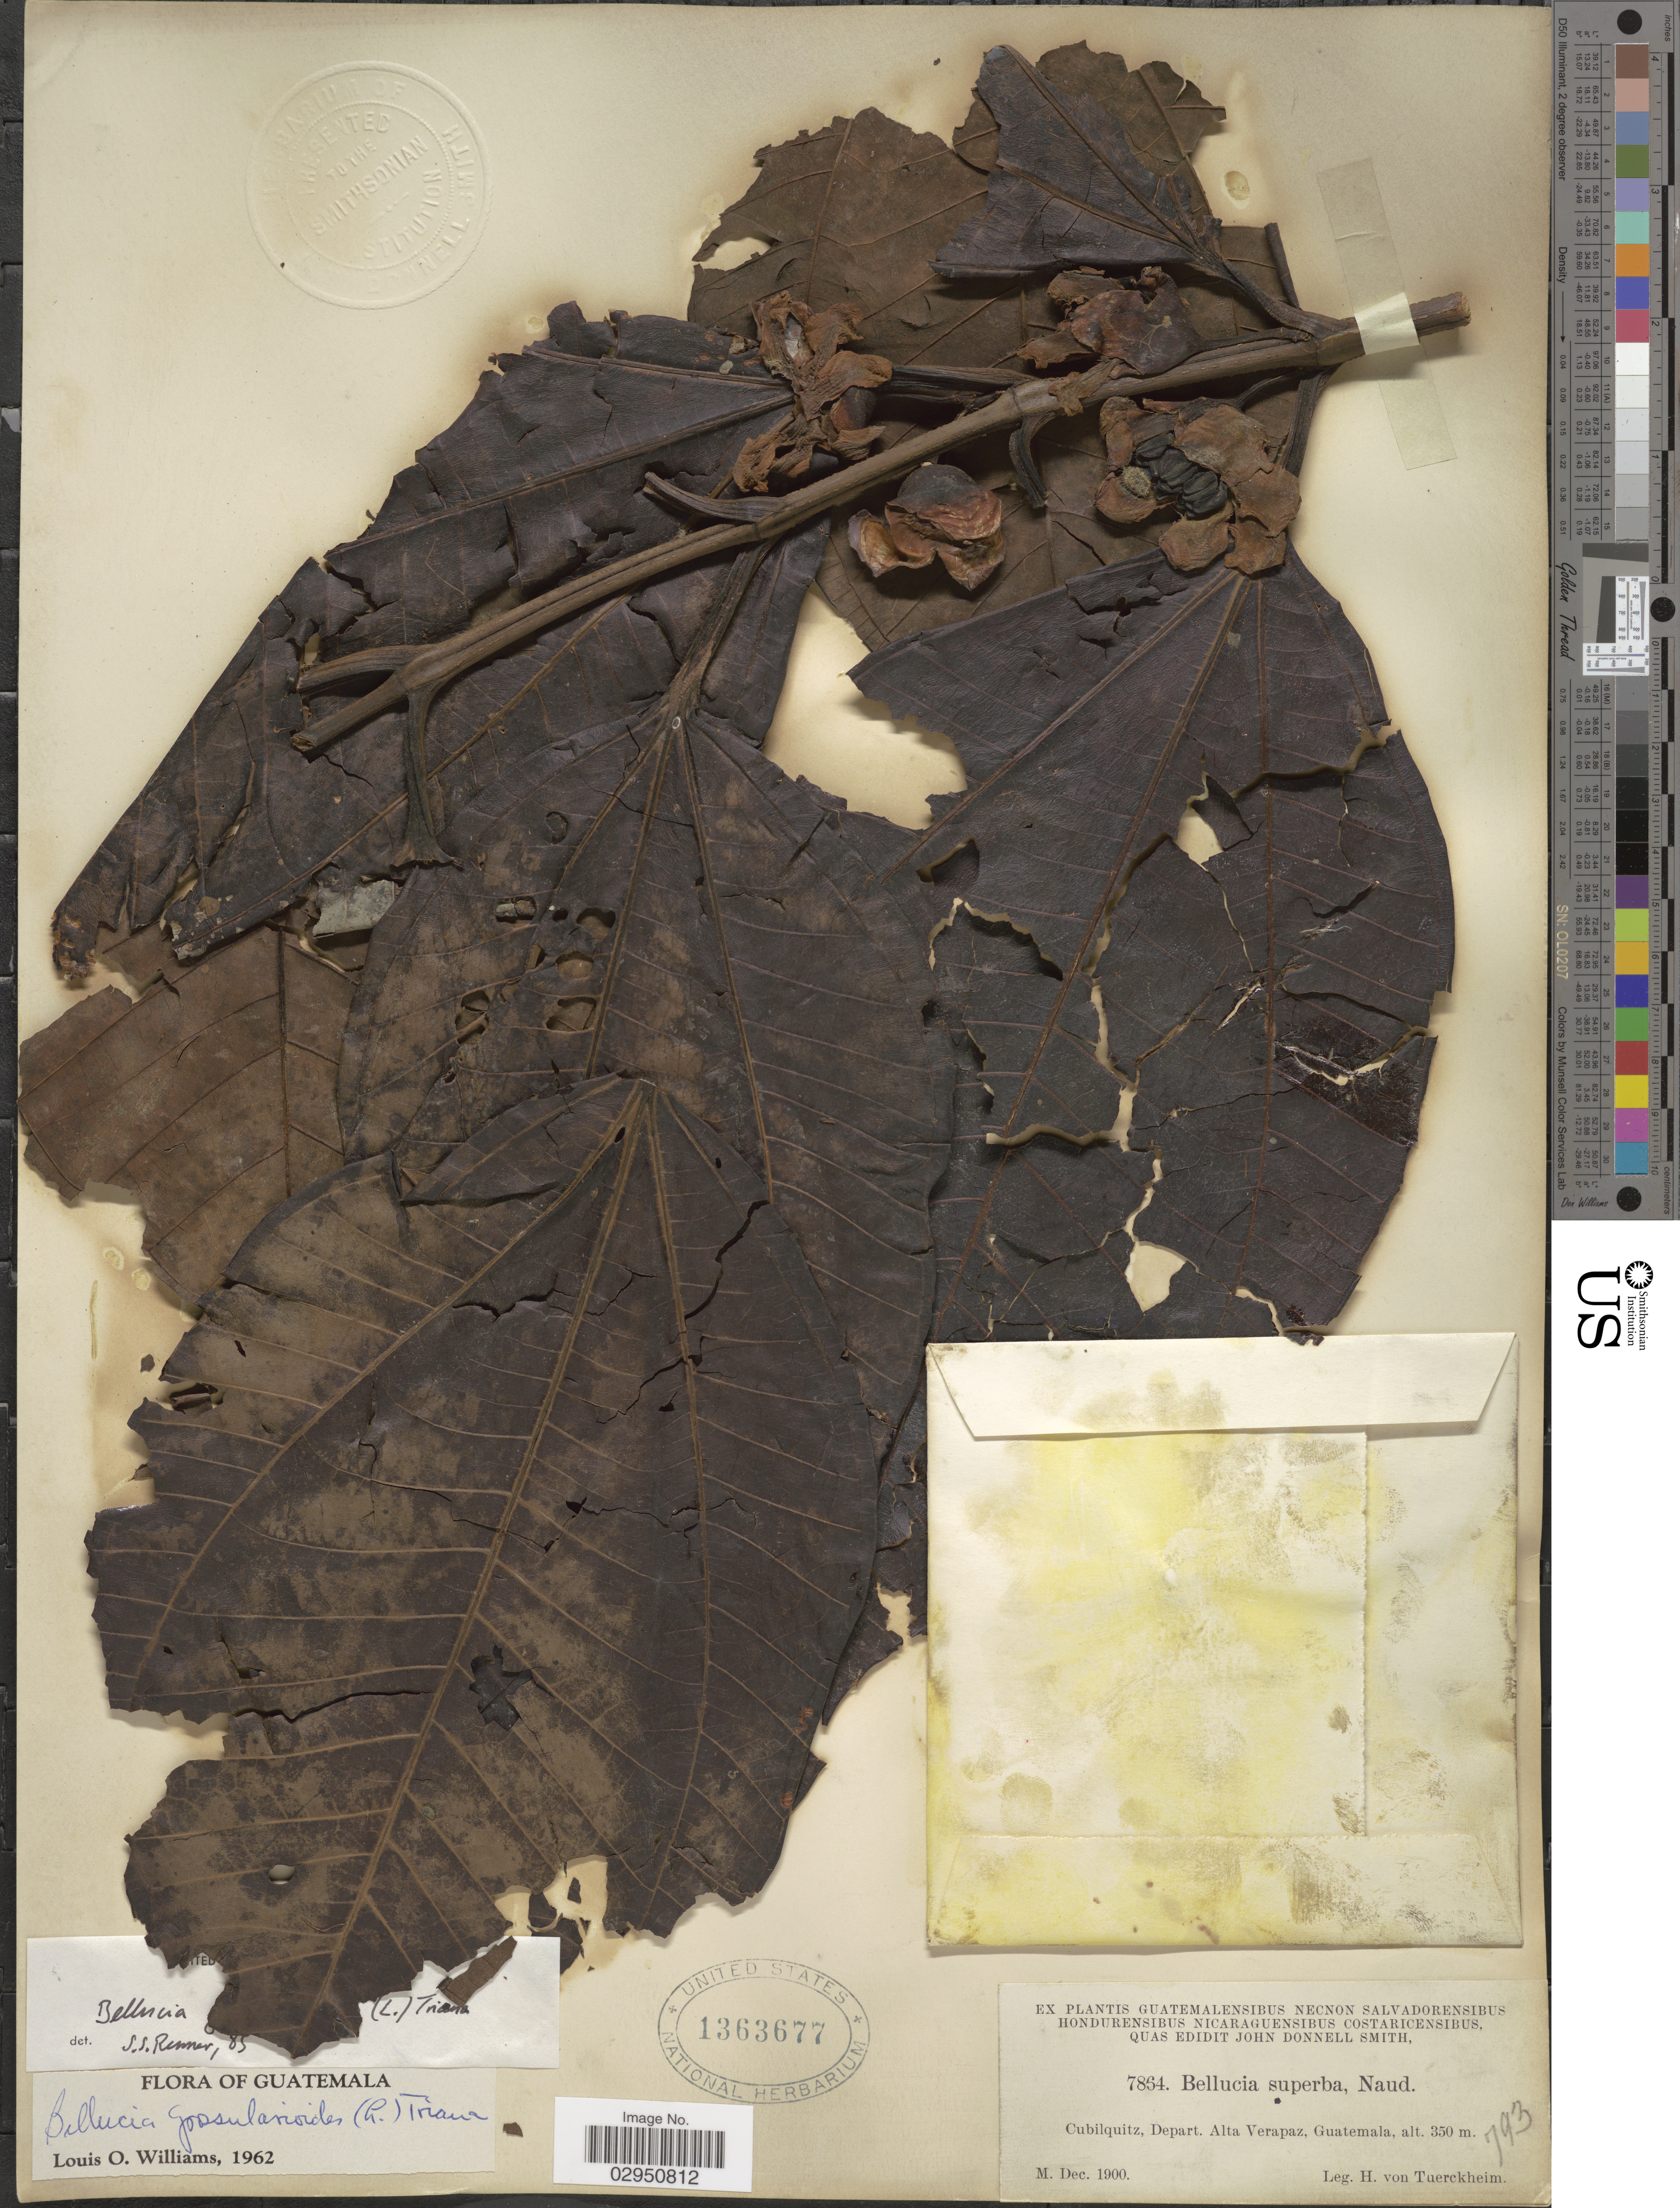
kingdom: Plantae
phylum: Tracheophyta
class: Magnoliopsida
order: Myrtales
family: Melastomataceae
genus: Bellucia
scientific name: Bellucia grossularioides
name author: (L.) Triana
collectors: H. von Türckheim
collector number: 7864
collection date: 1900-12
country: Guatemala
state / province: Alta Verapaz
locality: Cubilquitz, Depart. Alta Verapaz.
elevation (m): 350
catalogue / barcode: US 1363677